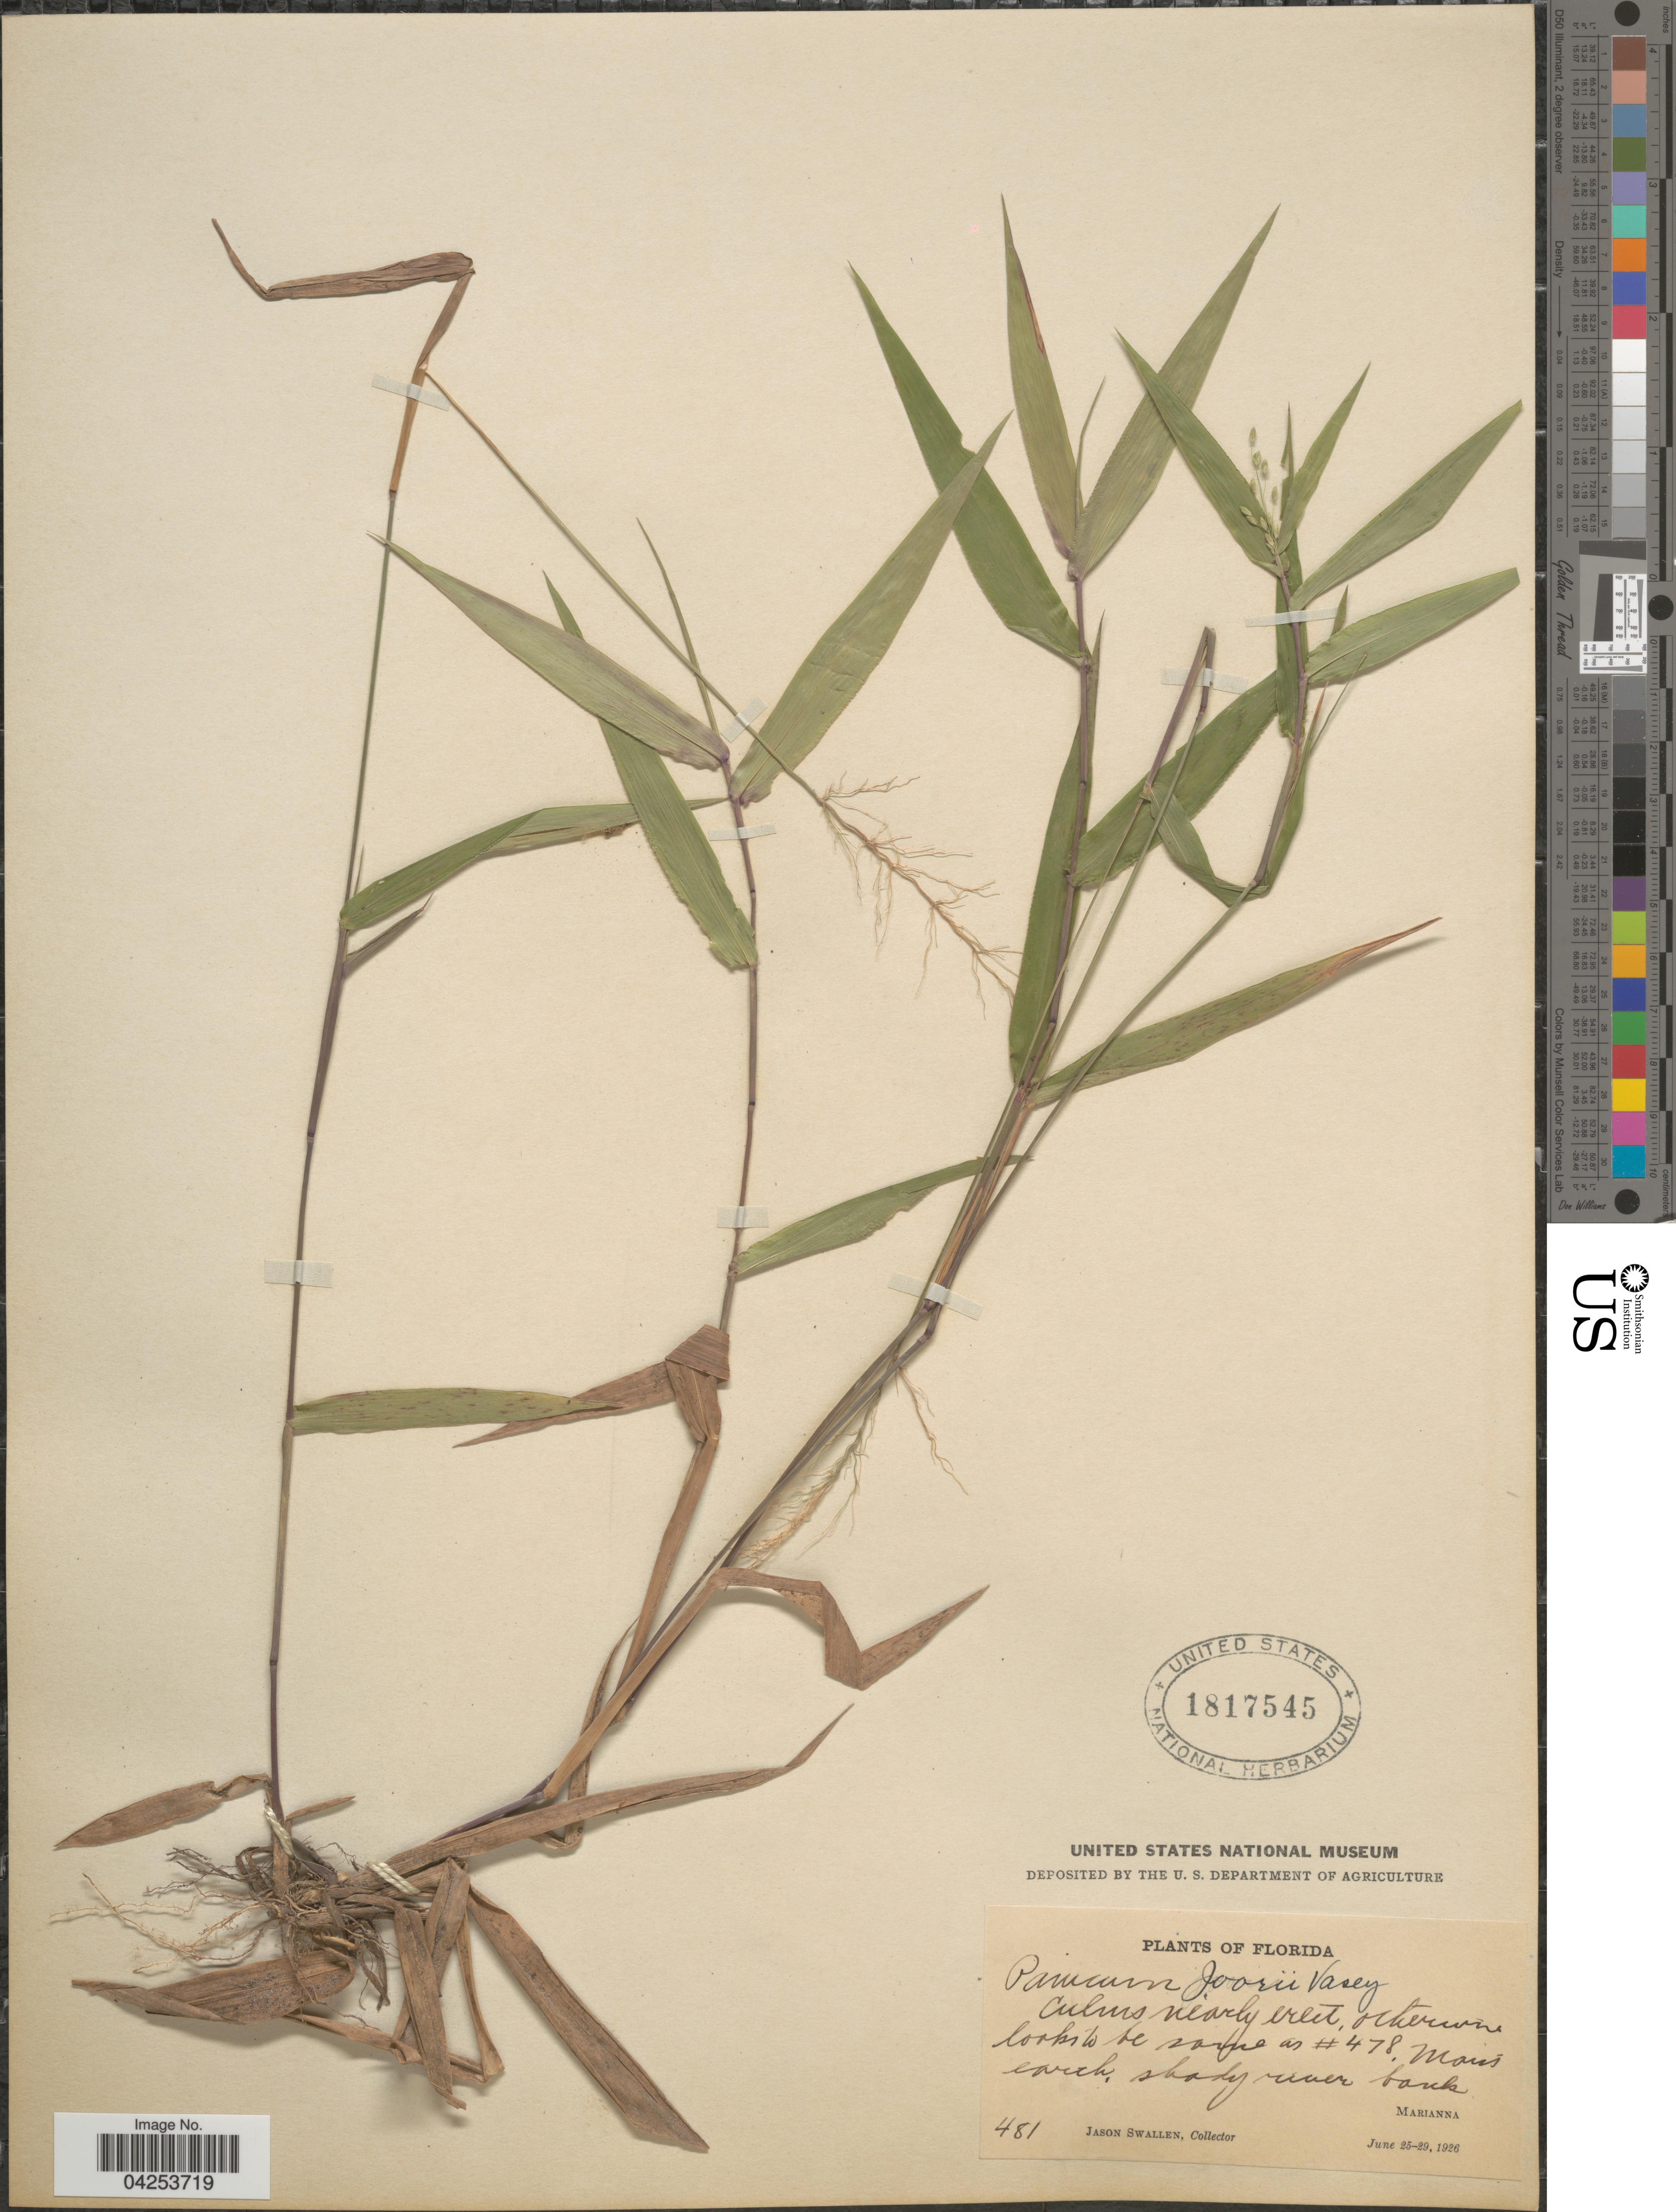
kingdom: Plantae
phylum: Tracheophyta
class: Liliopsida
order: Poales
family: Poaceae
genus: Dichanthelium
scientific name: Dichanthelium commutatum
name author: (Schult.) Gould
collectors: J. R. Swallen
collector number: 481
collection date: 1926-06-25/1926-06-29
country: United States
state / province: Florida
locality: Marianna.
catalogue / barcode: US 1817545